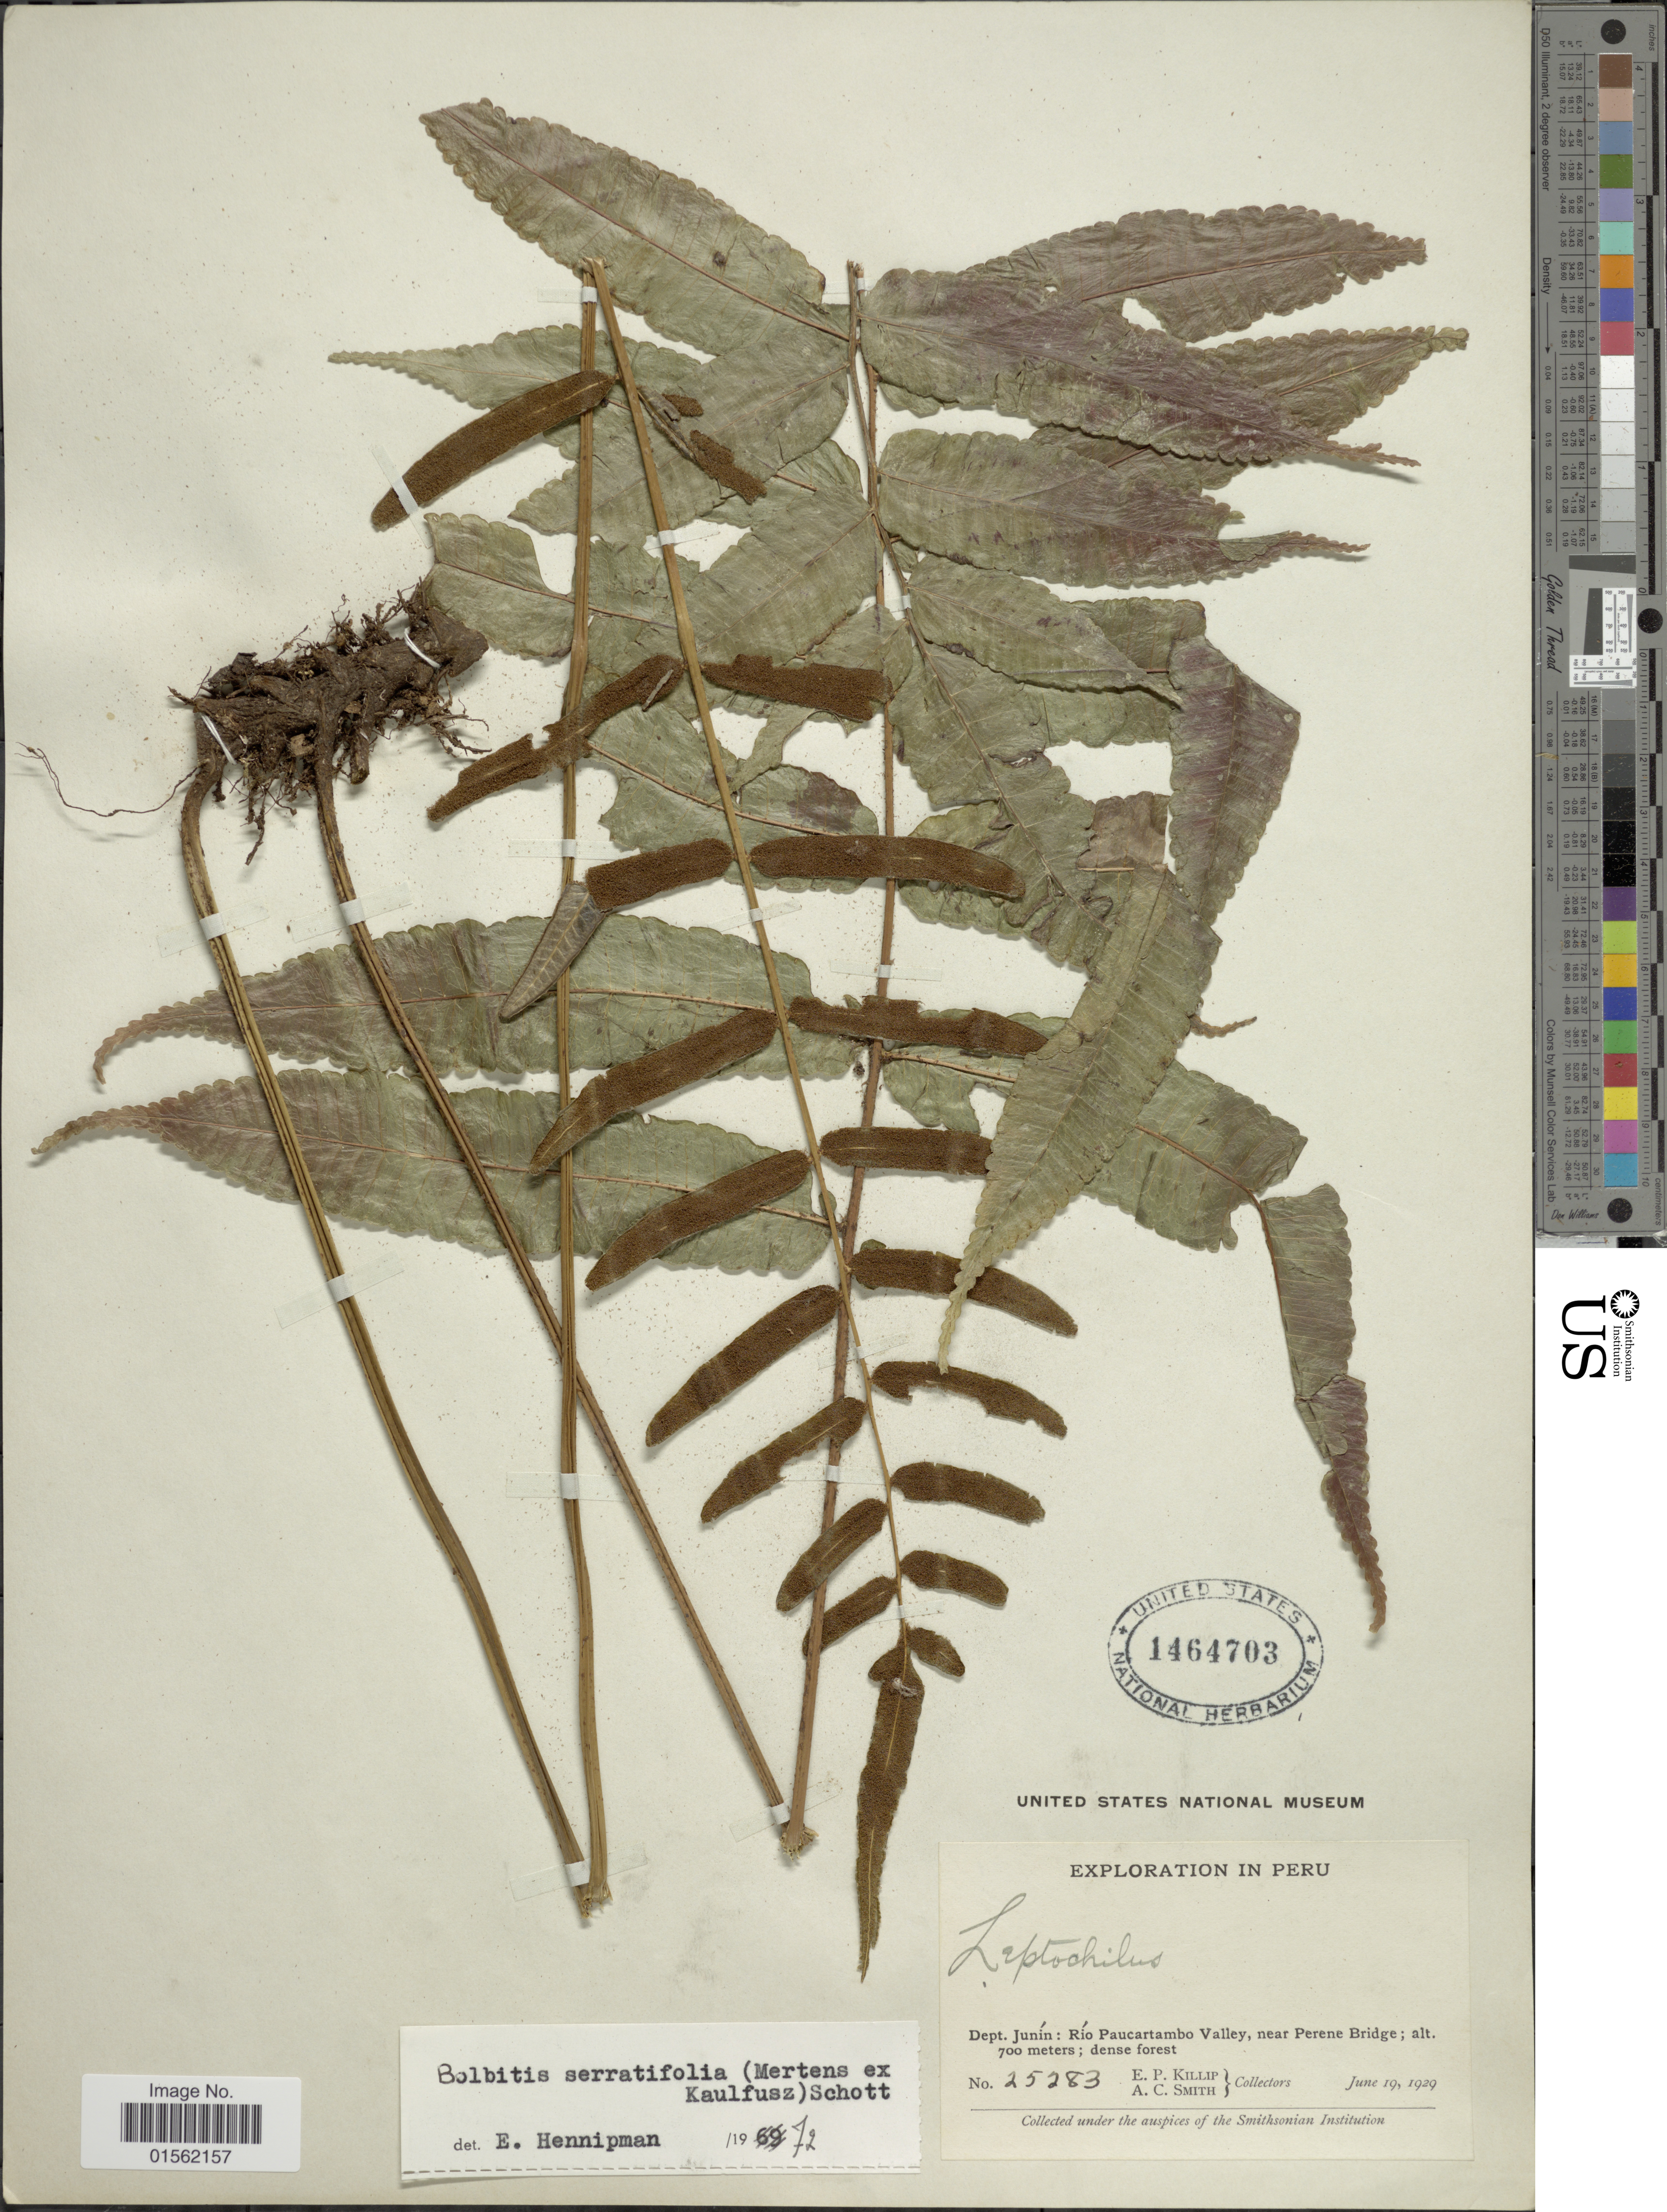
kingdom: Plantae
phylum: Tracheophyta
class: Polypodiopsida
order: Polypodiales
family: Dryopteridaceae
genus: Bolbitis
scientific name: Bolbitis serratifolia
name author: (Mert. ex Kaulf.) Schott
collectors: E. P. Killip & A. C. Smith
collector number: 25283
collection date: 1929-06-19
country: Peru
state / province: Junín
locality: Río Paucartambo Valley, near Perene Bridge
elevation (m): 700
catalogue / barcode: US 1464703